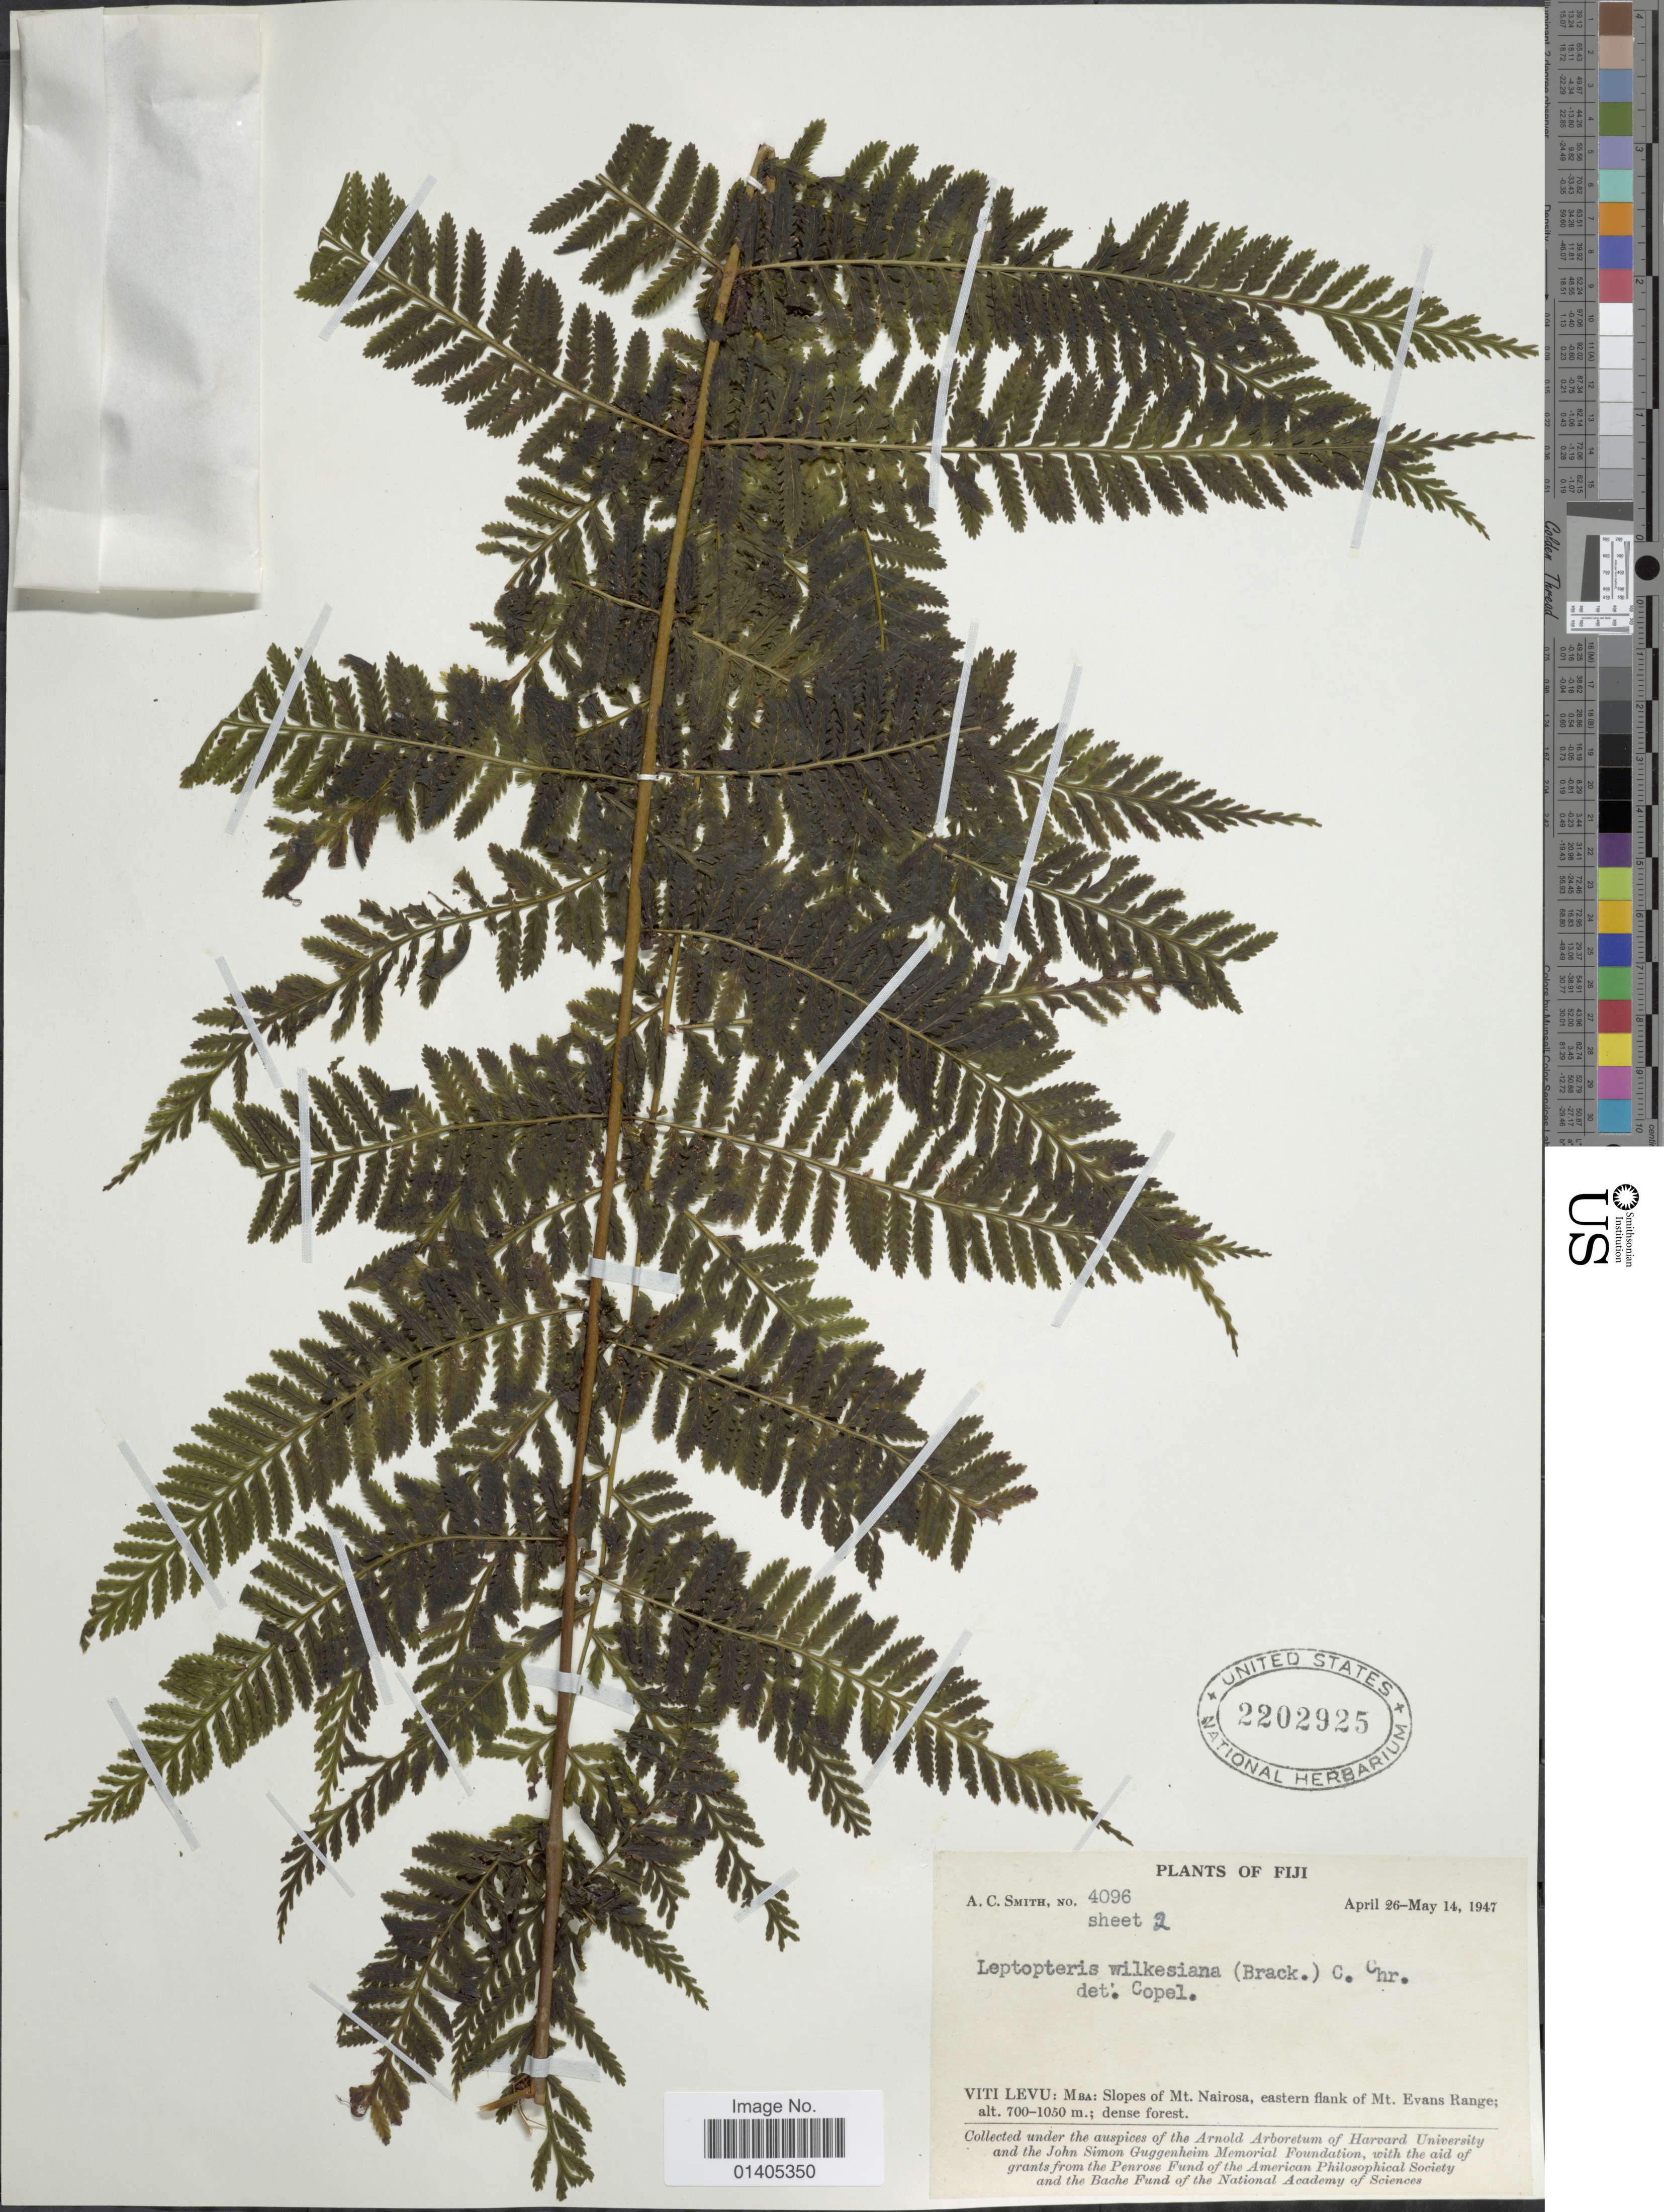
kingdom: Plantae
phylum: Tracheophyta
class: Polypodiopsida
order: Osmundales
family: Osmundaceae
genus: Leptopteris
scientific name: Leptopteris wilkesiana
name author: (Brack.) Christ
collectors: A. C. Smith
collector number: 4096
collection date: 1947-04-26/1947-05-14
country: Fiji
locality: Viti Levu: Mba: Slopes of Mt Nairosa, eastern flank of Mt. Evans Range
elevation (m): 700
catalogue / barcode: US 2202925